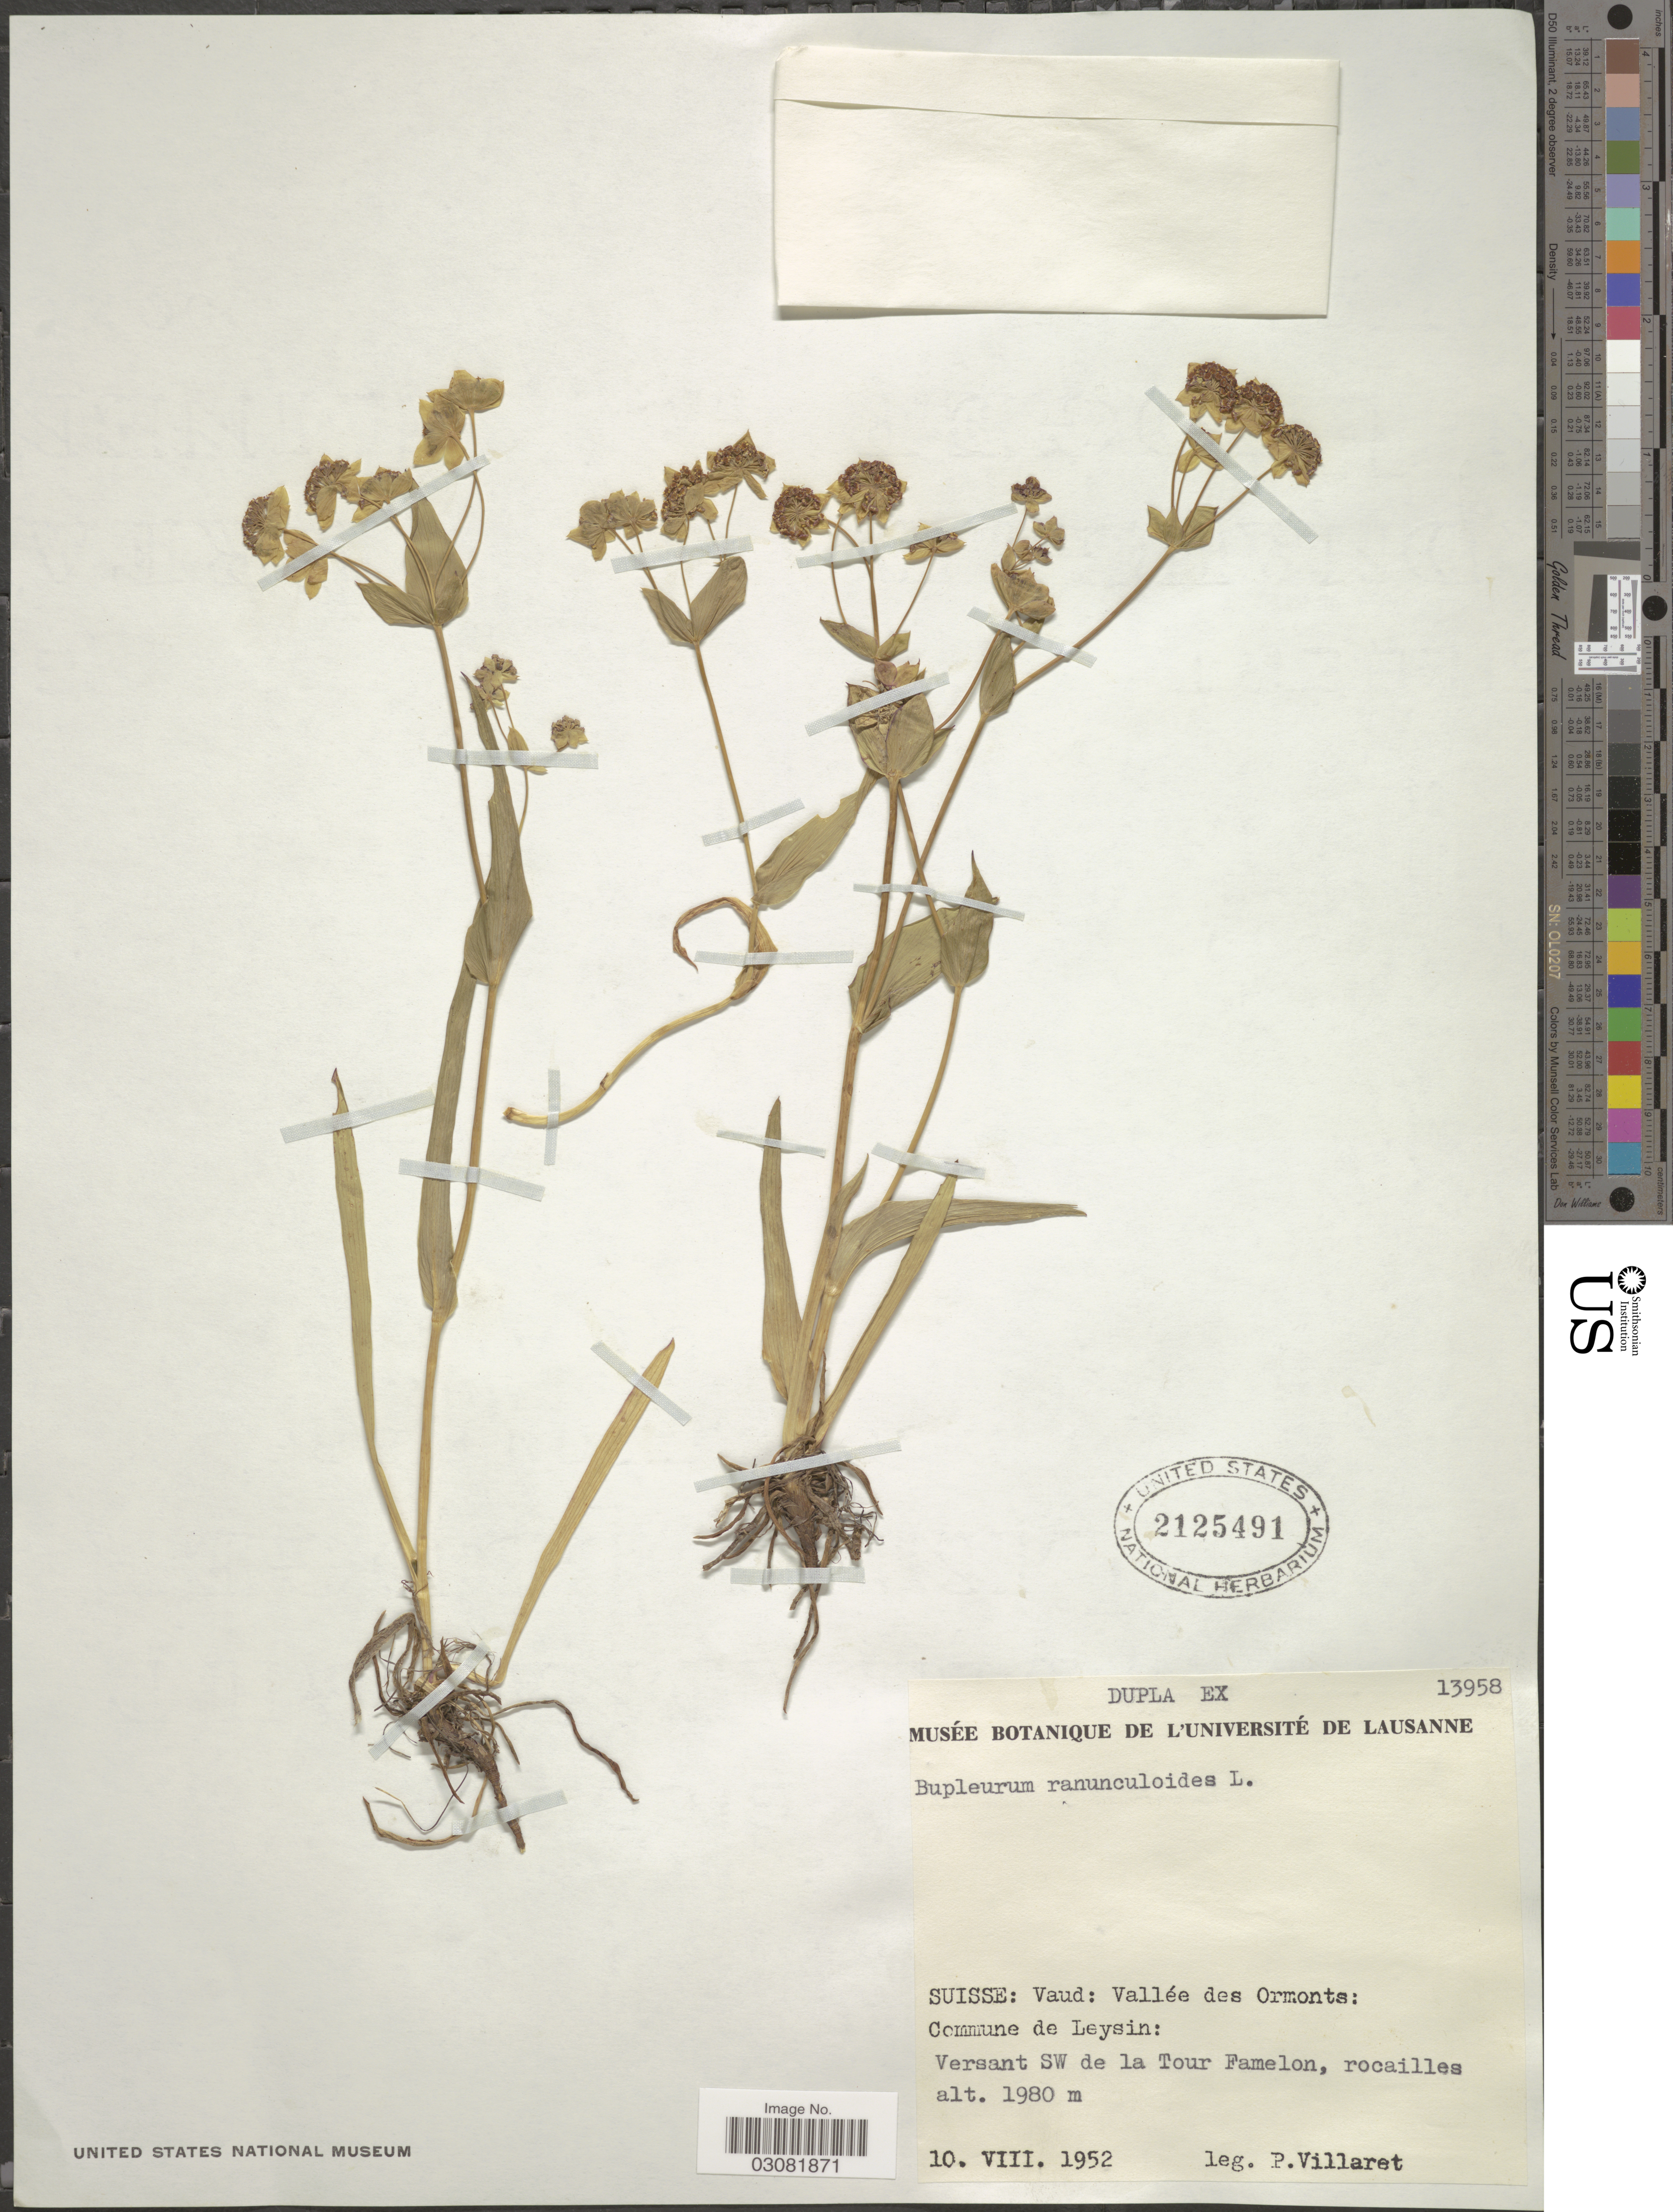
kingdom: Plantae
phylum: Tracheophyta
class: Magnoliopsida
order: Apiales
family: Apiaceae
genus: Bupleurum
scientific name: Bupleurum ranunculoides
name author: L.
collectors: P. Villaret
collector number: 13958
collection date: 1952-08-10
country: Switzerland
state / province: Vaud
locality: Suisse: Vallée des Ormonts: Commune de Leysin: Versant SW de la Tour Famelon, rocailles.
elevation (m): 1980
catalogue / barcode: US 2125491